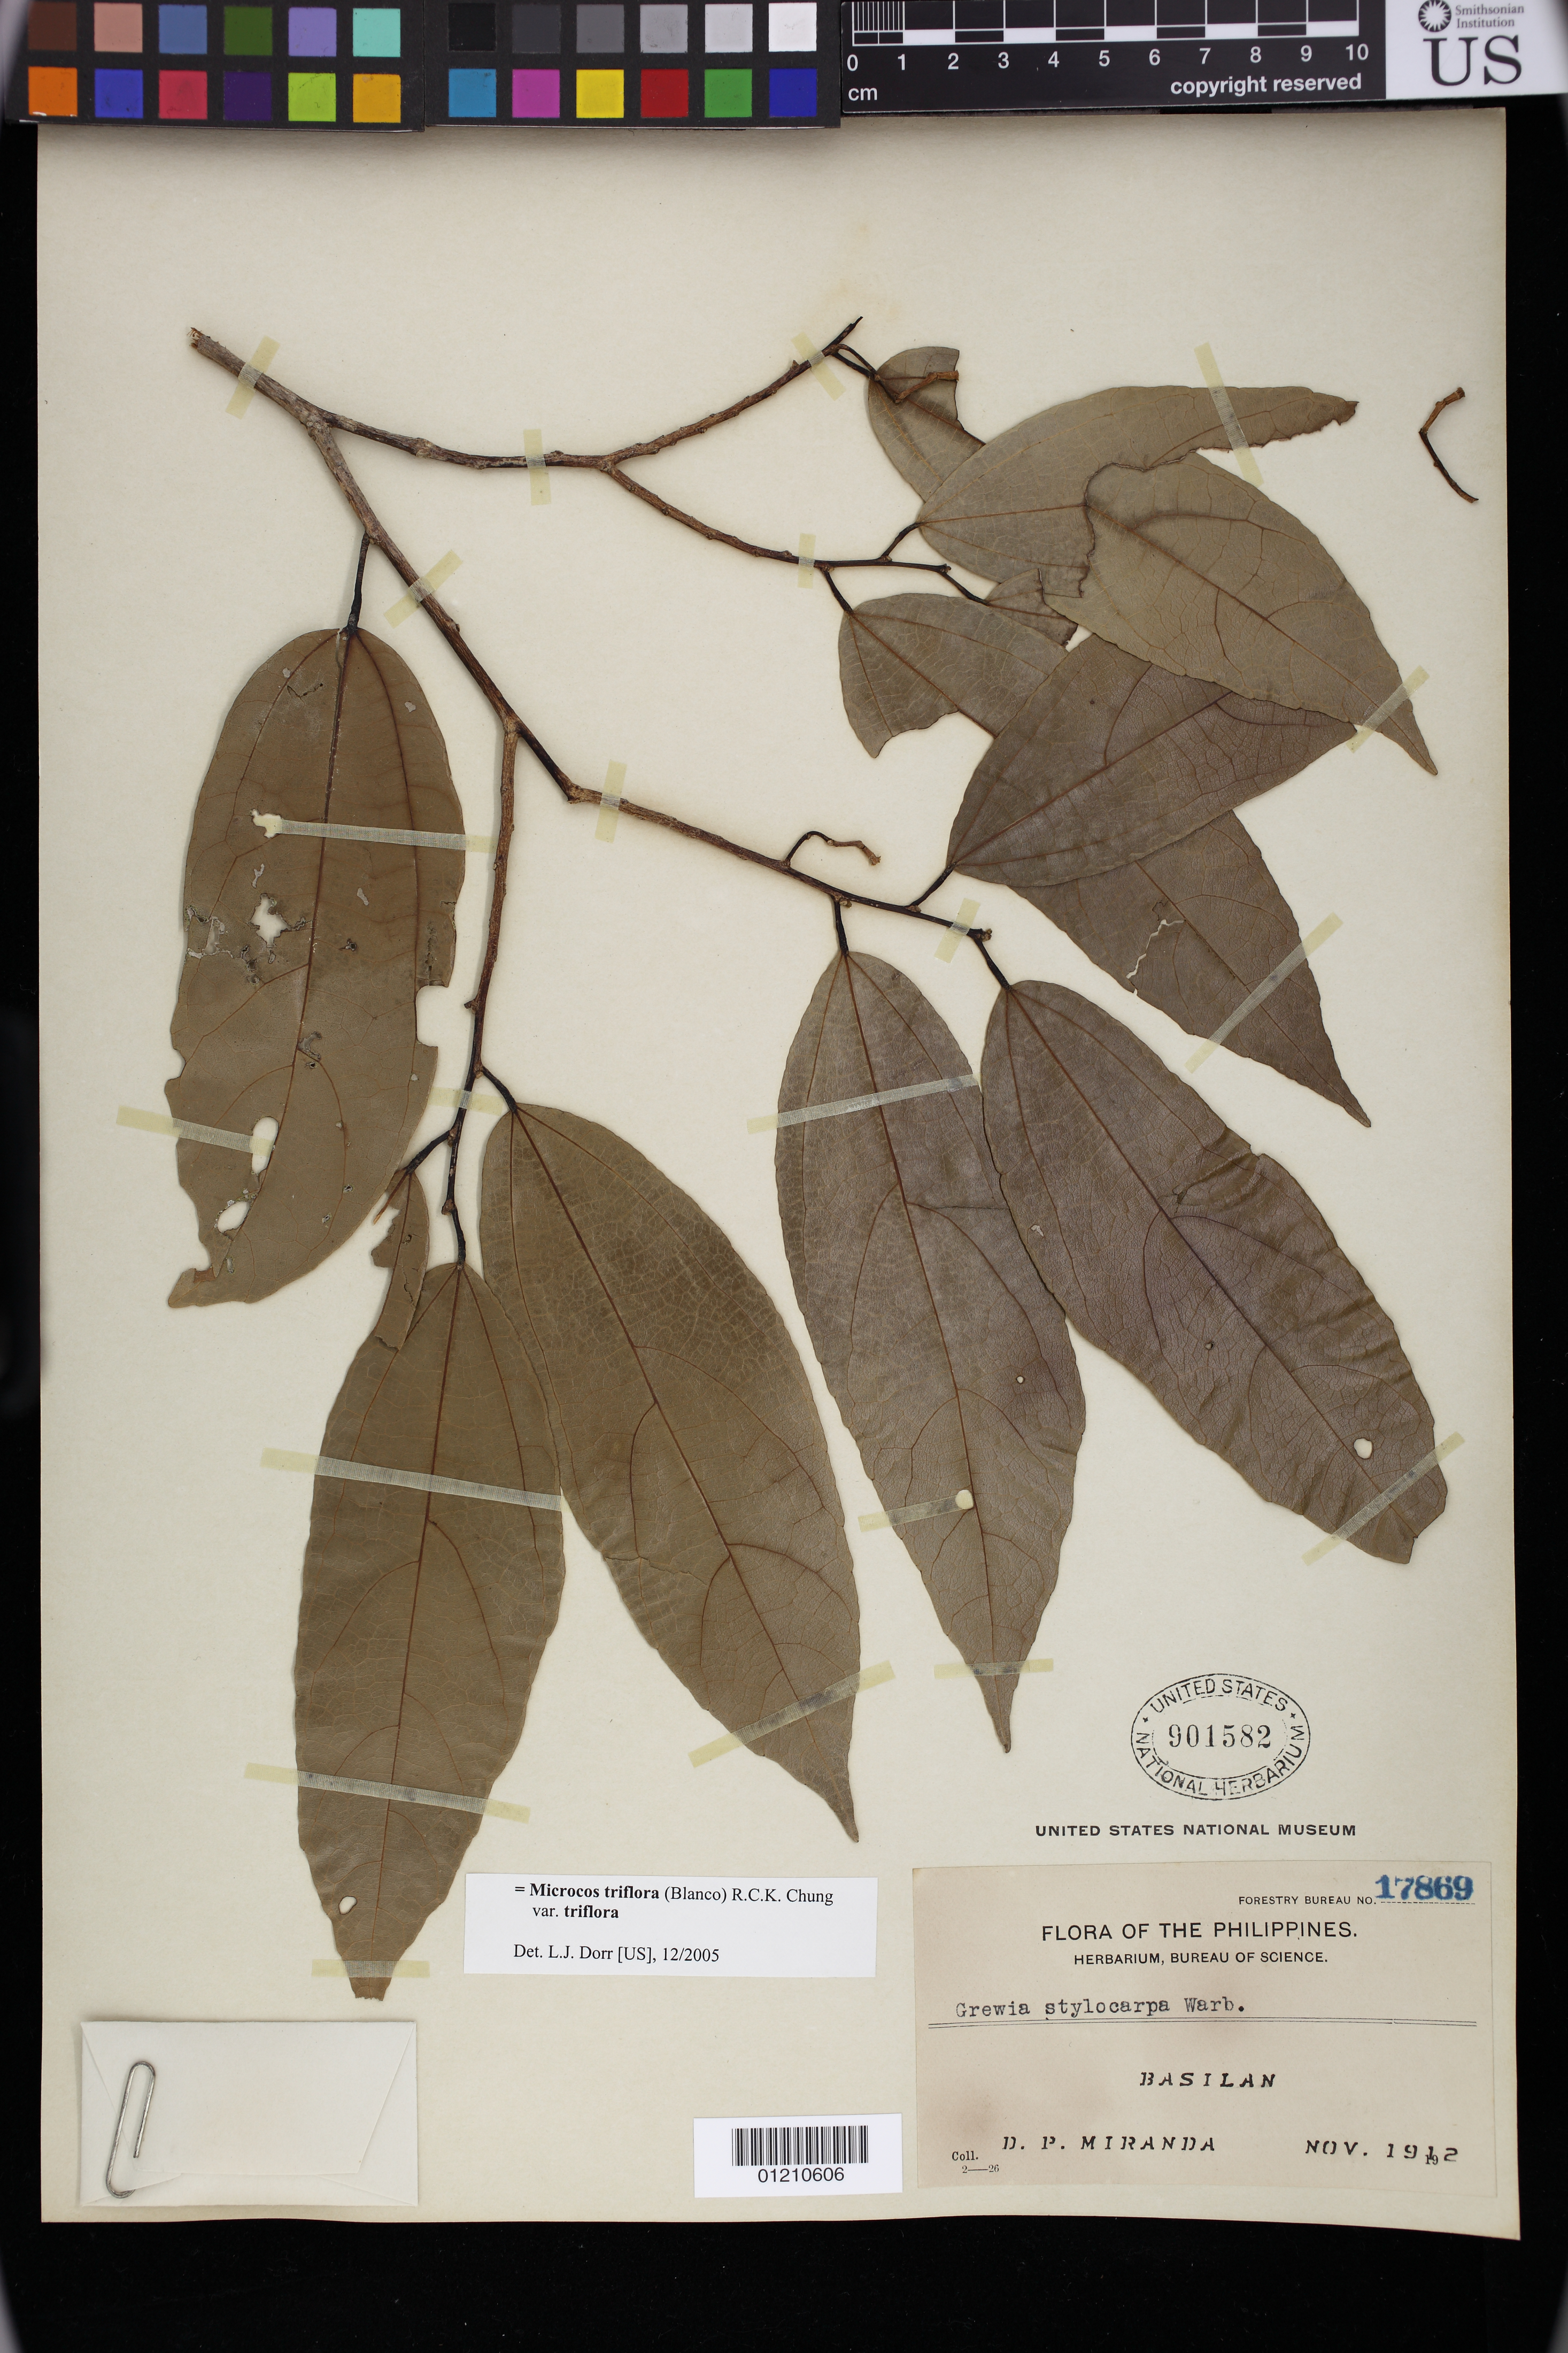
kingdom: Plantae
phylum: Tracheophyta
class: Magnoliopsida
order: Malvales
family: Malvaceae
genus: Microcos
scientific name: Microcos triflora var. triflora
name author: (Blanco) R.C.K. Chung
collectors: D. P. Miranda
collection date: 1912-11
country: Philippines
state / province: Muslim Mindanao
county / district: Basilan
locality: Basilan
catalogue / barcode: US 901582